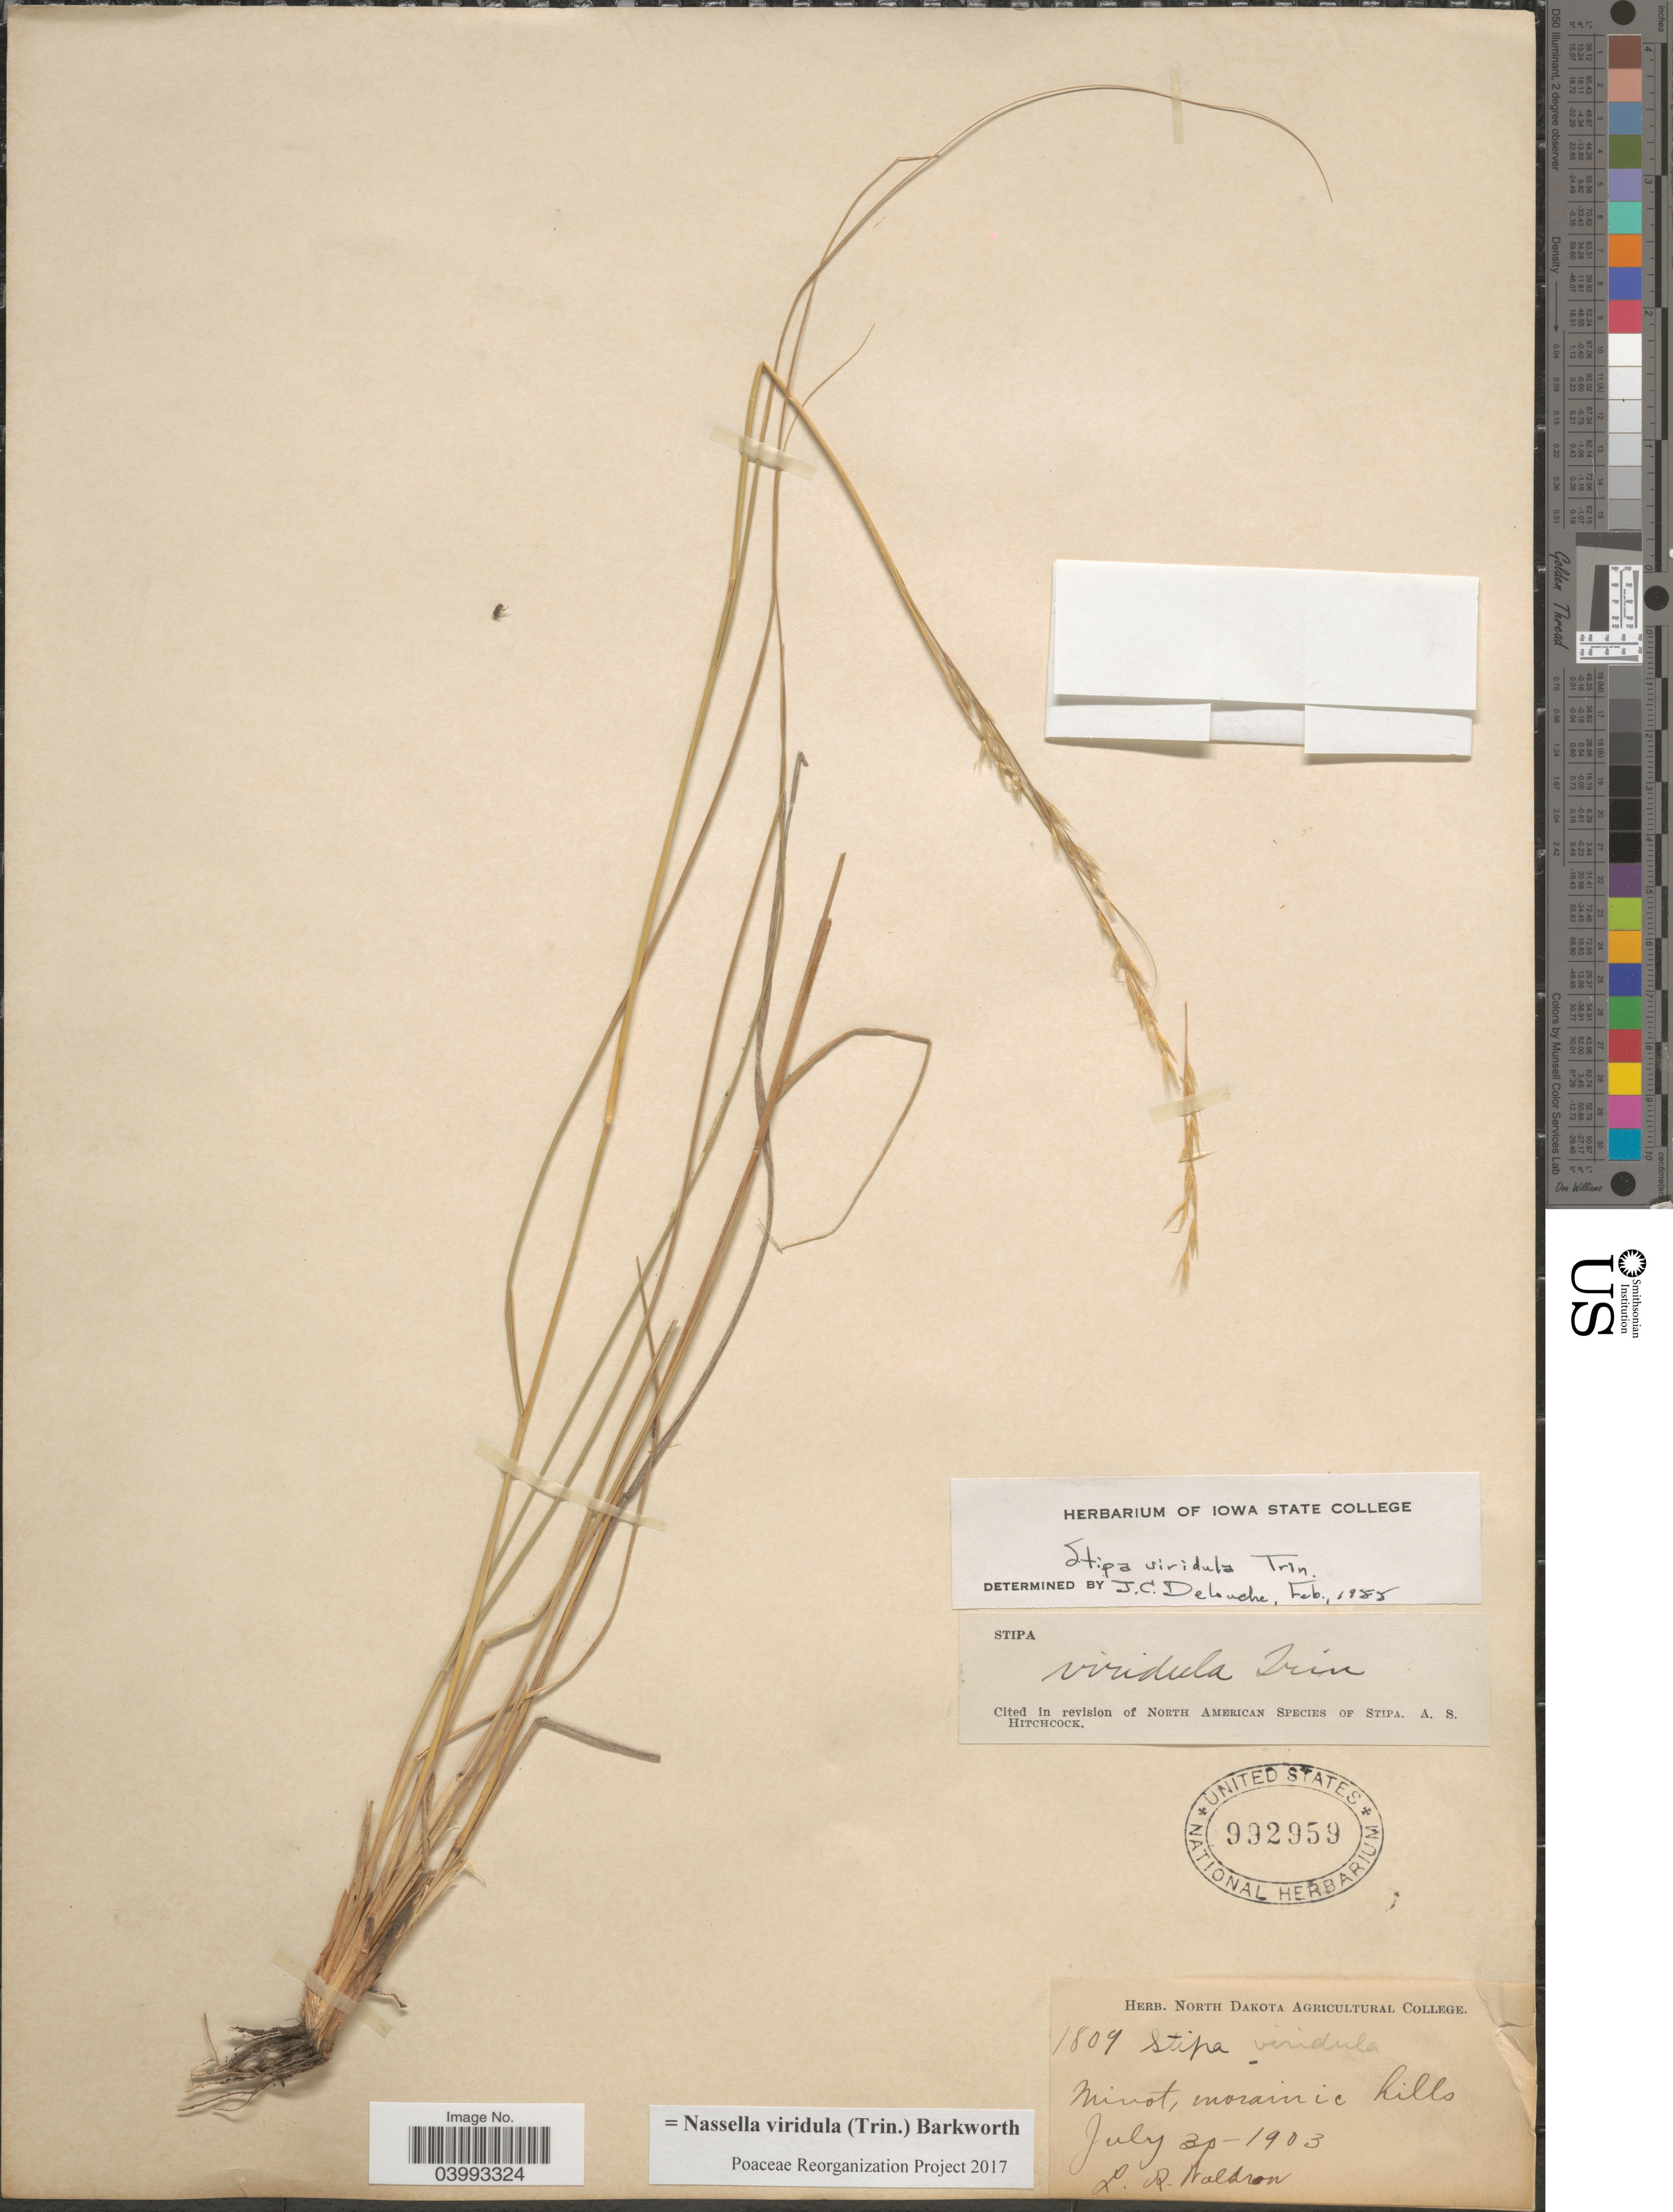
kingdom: Plantae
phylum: Tracheophyta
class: Liliopsida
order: Poales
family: Poaceae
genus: Nassella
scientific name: Nassella viridula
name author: (Trin.) Barkworth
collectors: L. Waldron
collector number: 1809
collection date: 1903-07-30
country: United States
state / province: North Dakota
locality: Minot, morainic hills.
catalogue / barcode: US 992959